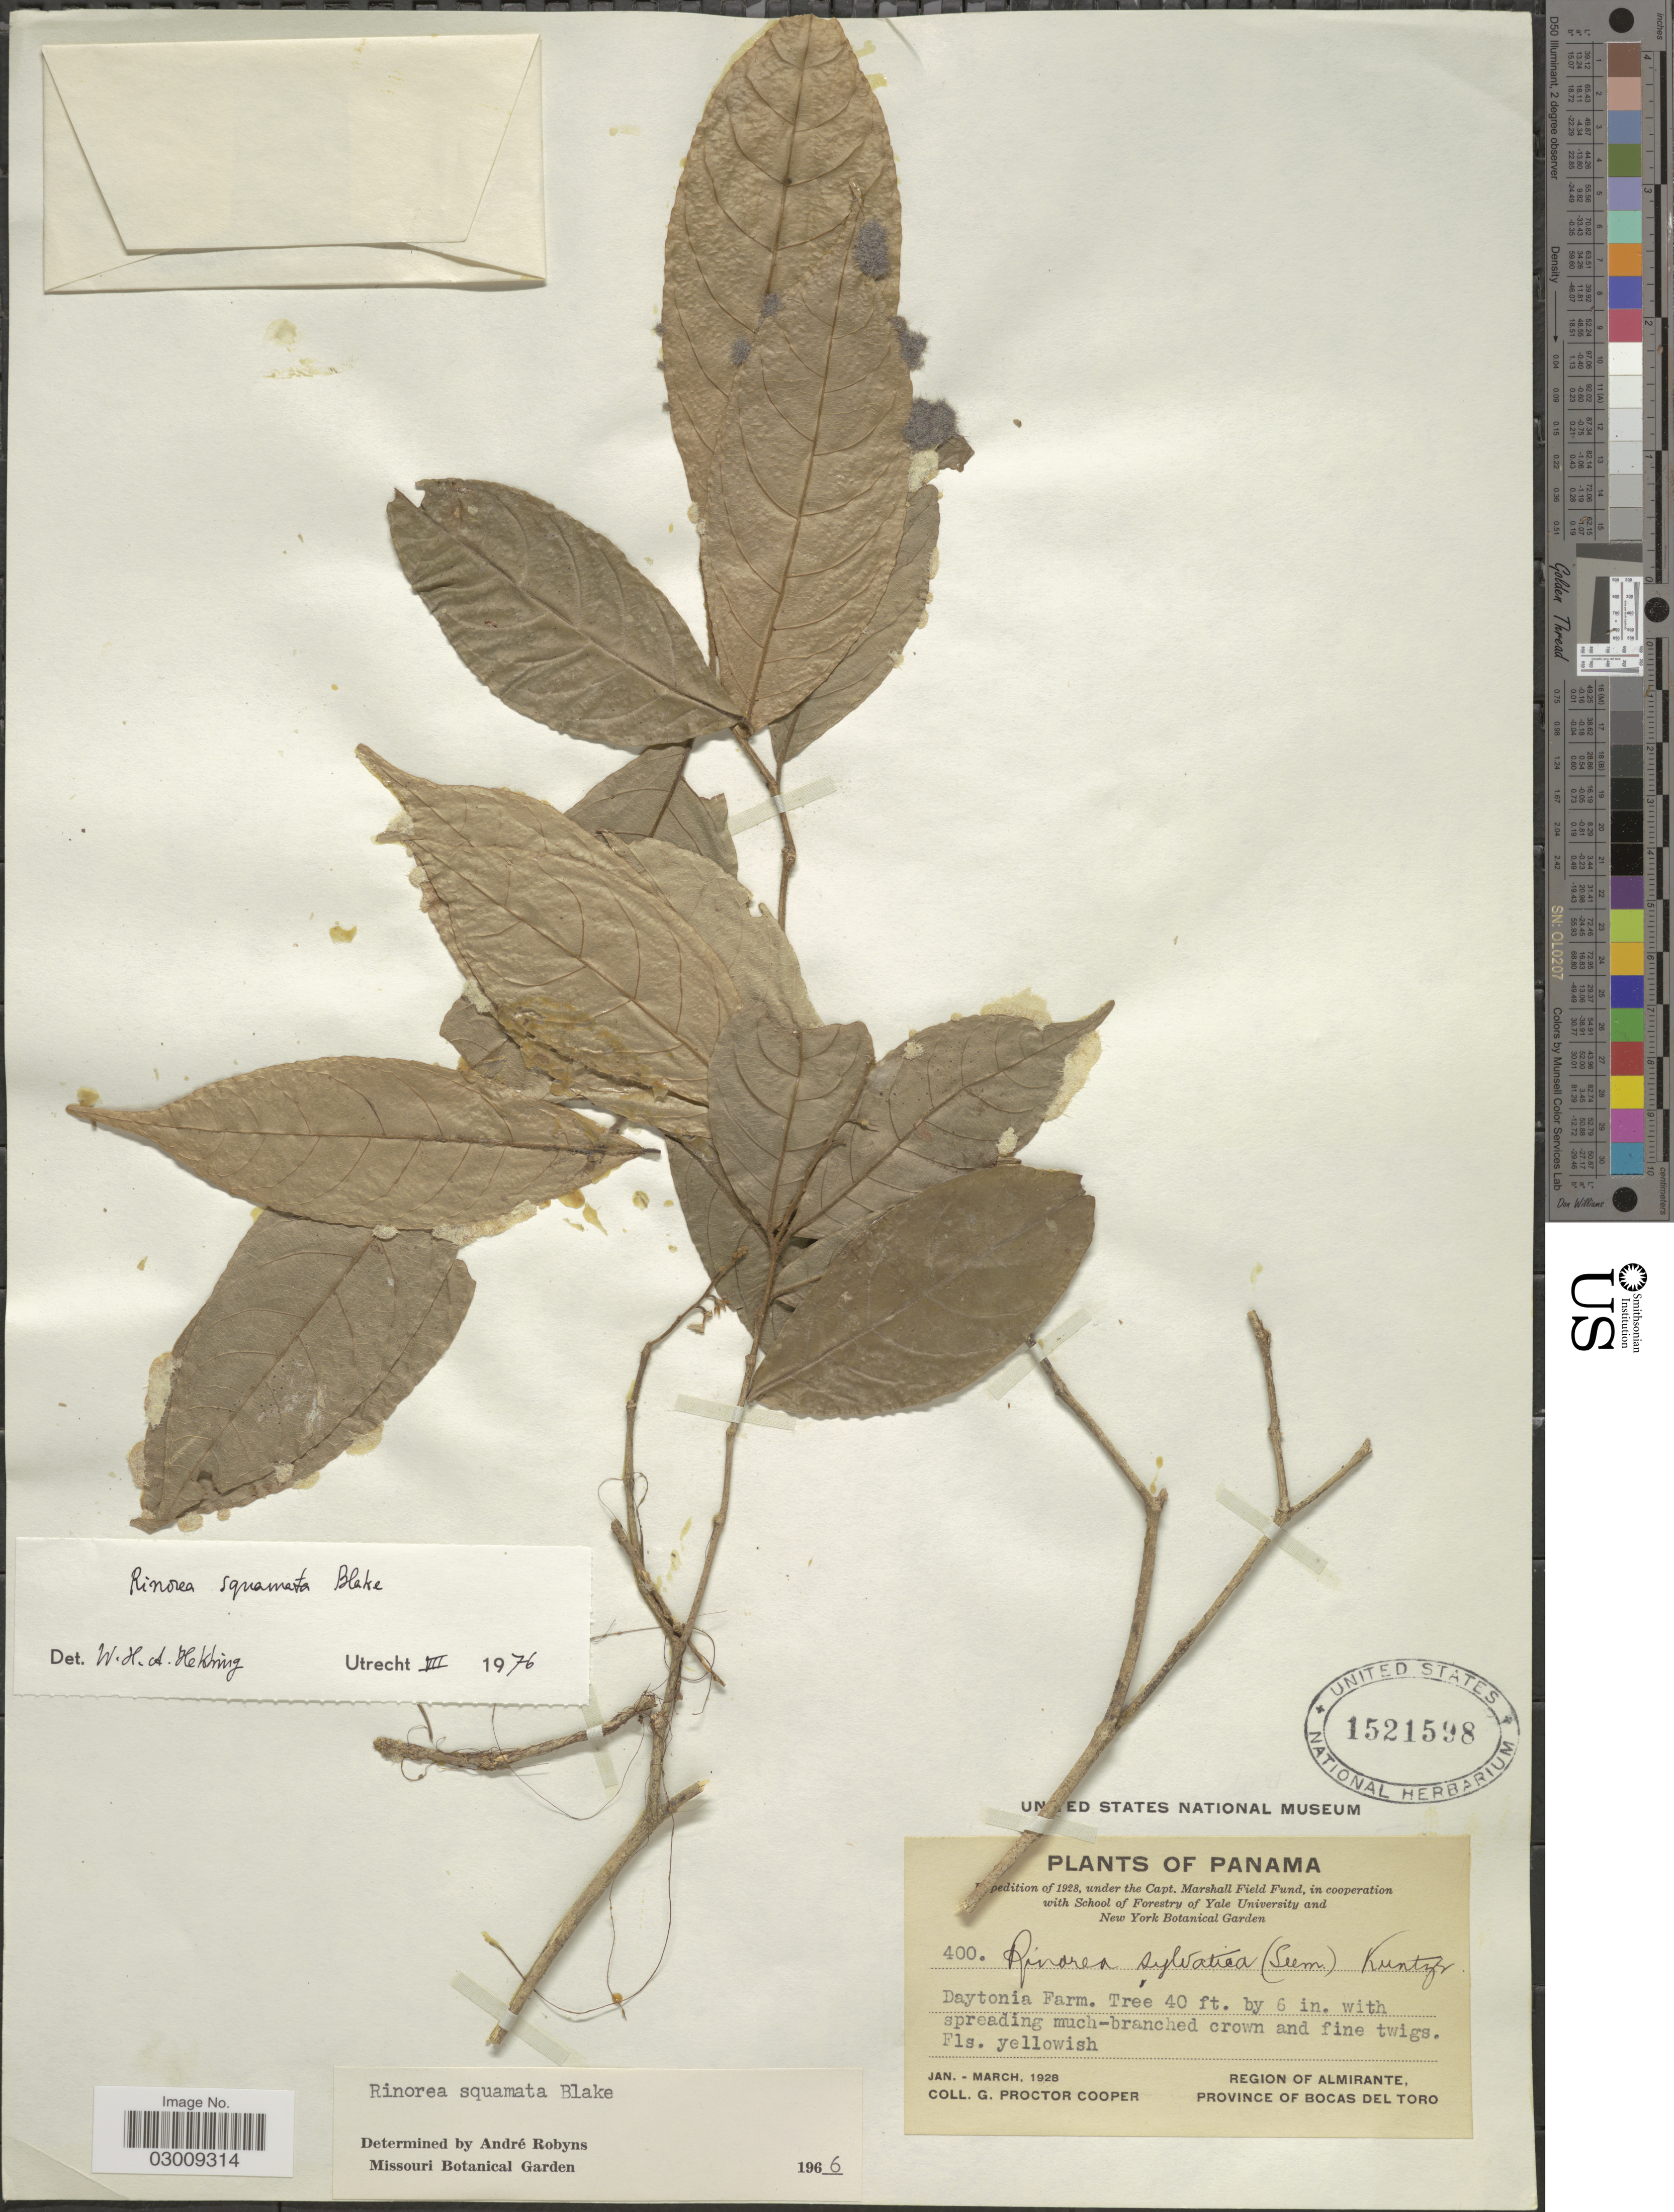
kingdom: Plantae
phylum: Tracheophyta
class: Magnoliopsida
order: Malpighiales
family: Violaceae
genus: Rinorea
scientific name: Rinorea squamata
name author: S.F. Blake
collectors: G. Cooper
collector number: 400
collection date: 1928-01/1928-03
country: Panama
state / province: Bocas del Toro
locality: Region of Almirante.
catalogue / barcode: US 1521598